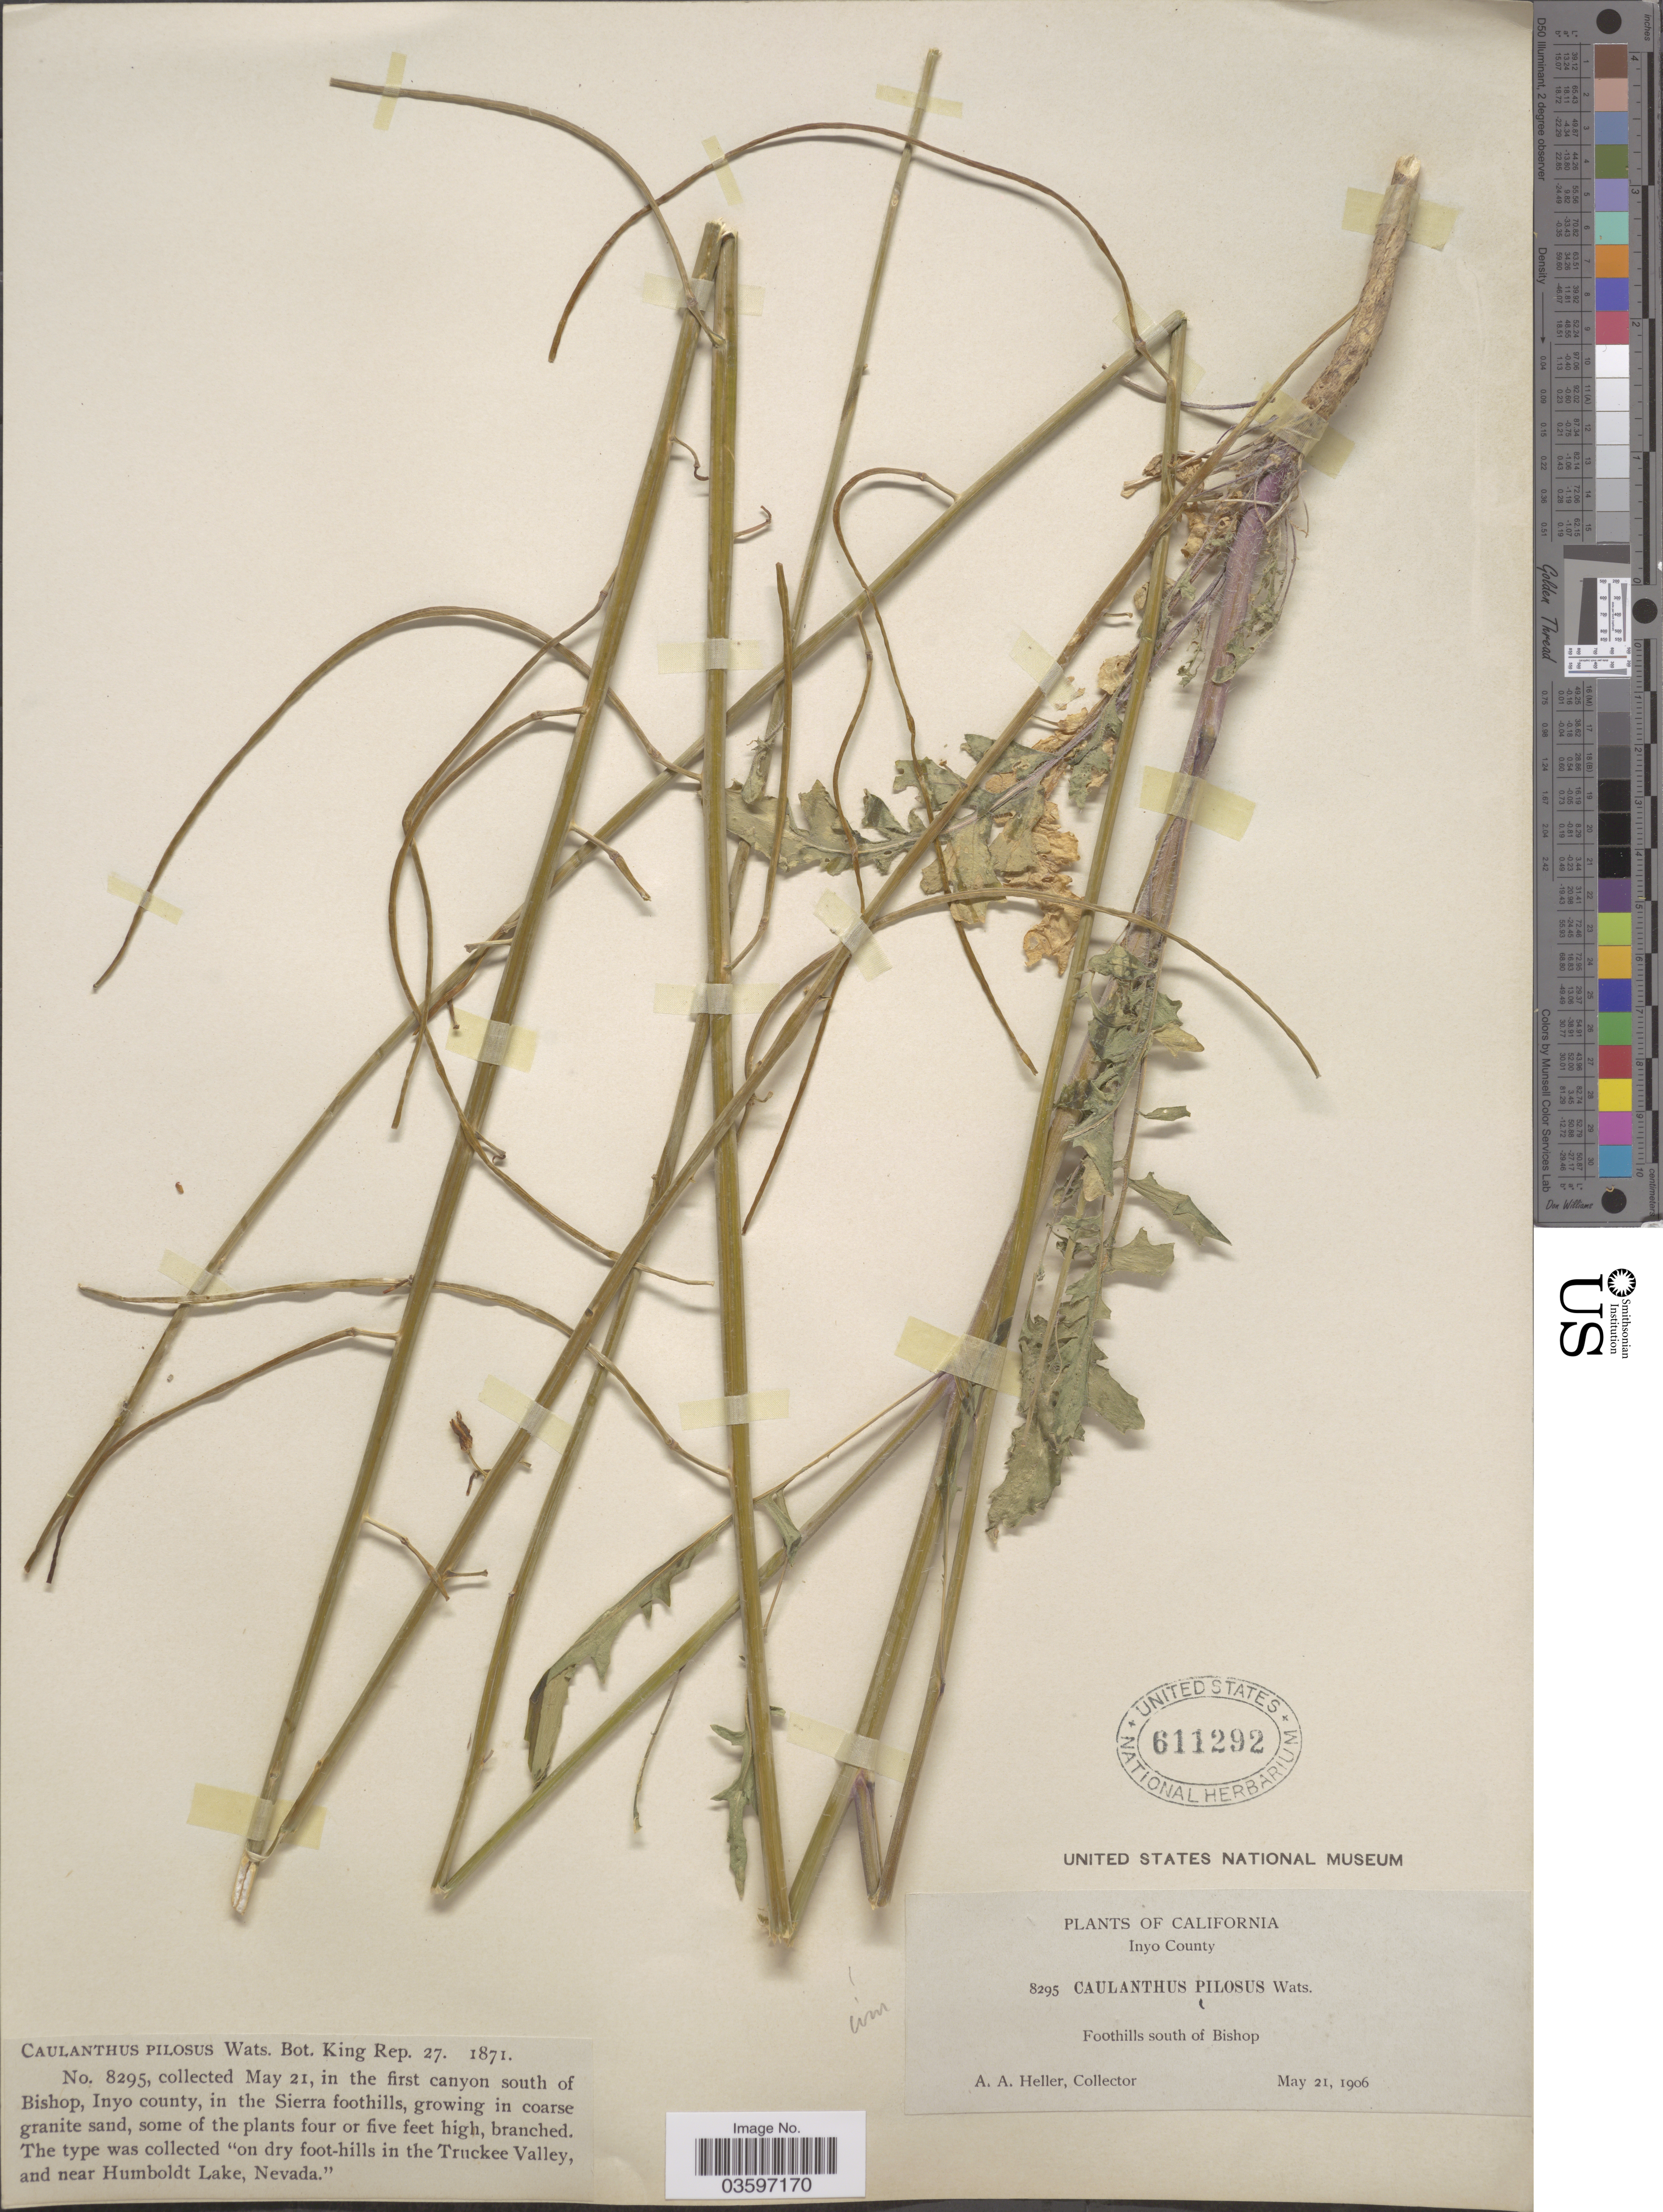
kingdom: Plantae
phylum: Tracheophyta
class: Magnoliopsida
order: Brassicales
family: Brassicaceae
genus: Caulanthus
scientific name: Caulanthus pilosus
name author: S. Watson in C. King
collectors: A. A. Heller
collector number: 8295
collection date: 1906-05-21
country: United States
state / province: Nevada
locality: In the first canyon south of Bishop, Inyo County, in the Sierra foothills. Foothills south of Bishop.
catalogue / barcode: US 611292